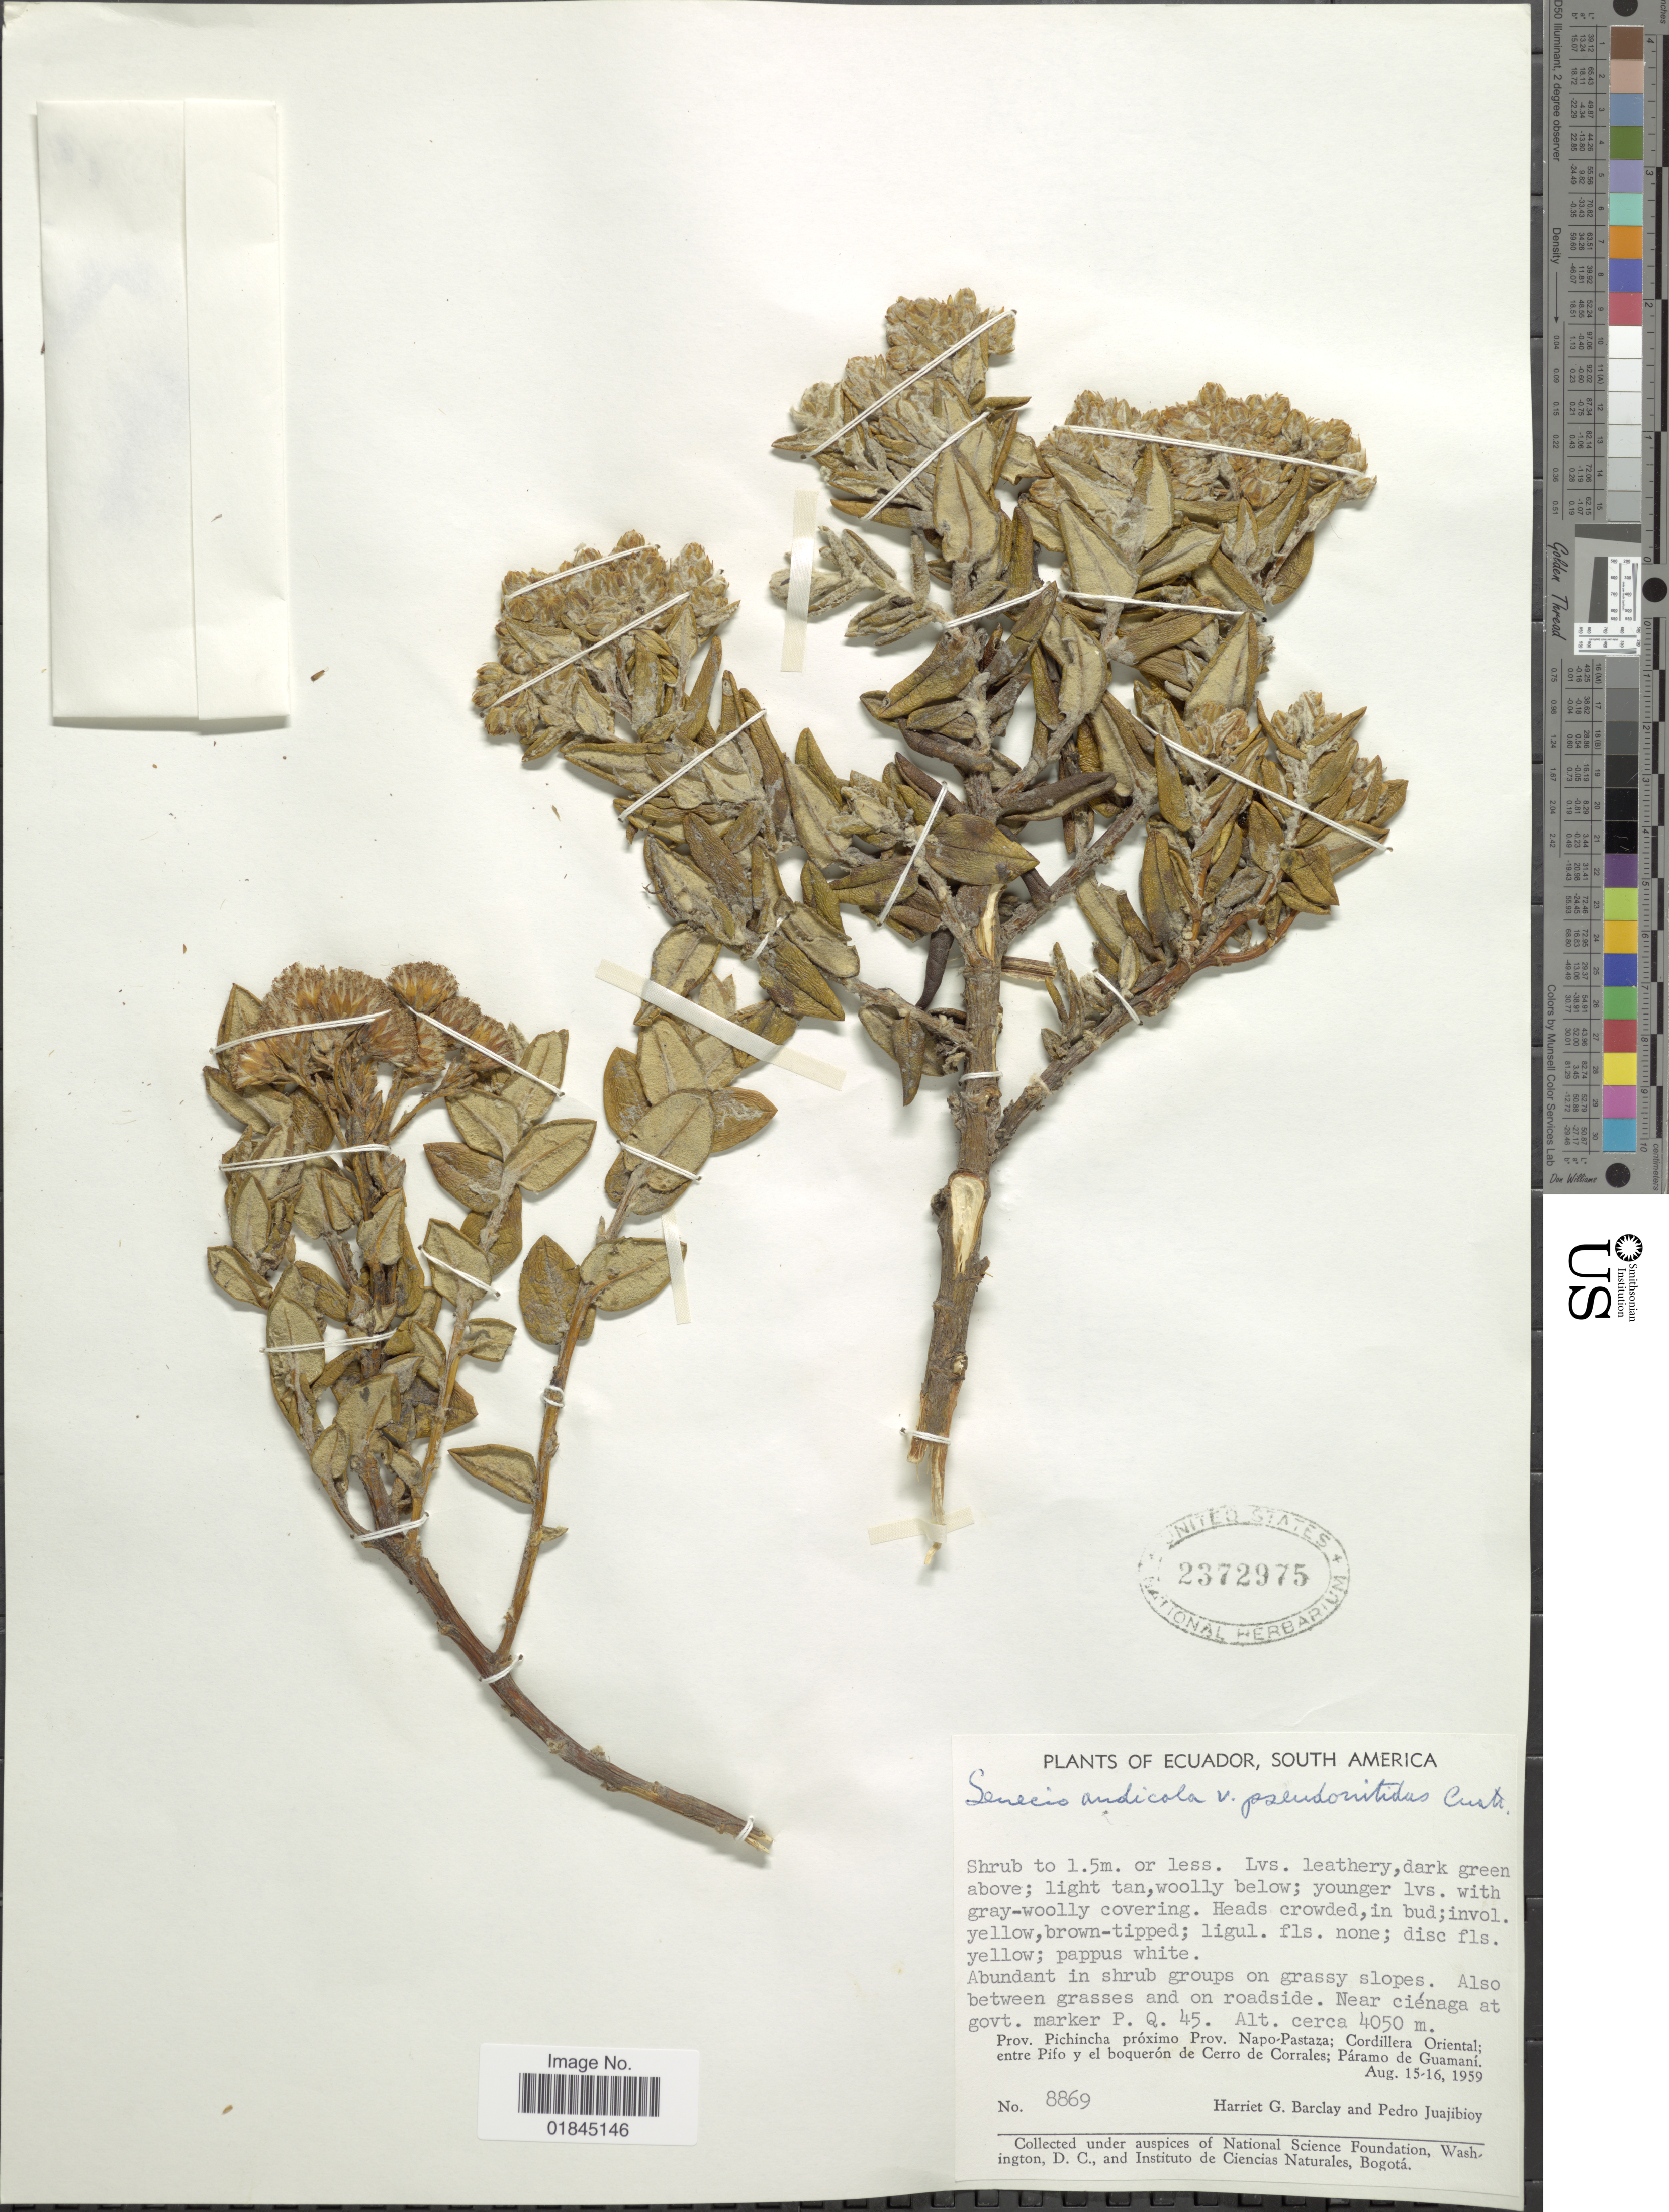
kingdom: Plantae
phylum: Tracheophyta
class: Magnoliopsida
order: Asterales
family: Asteraceae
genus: Pentacalia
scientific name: Pentacalia andicola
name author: (Turcz.) Cuatrec.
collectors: H. G. Barclay & P. Juajibioy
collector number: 8869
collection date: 1959-08-15/1959-08-16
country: Ecuador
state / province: Pichincha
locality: Near ciénaga at govt. marker P. Q. 45. Prov. Pichincha próximo Prov. Napo-Pastaza; Cordillera Oriental; entre Pifo y el boquerón de Cerro de Corrales; Páramo de Guamaní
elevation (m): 4050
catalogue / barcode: US 2372975